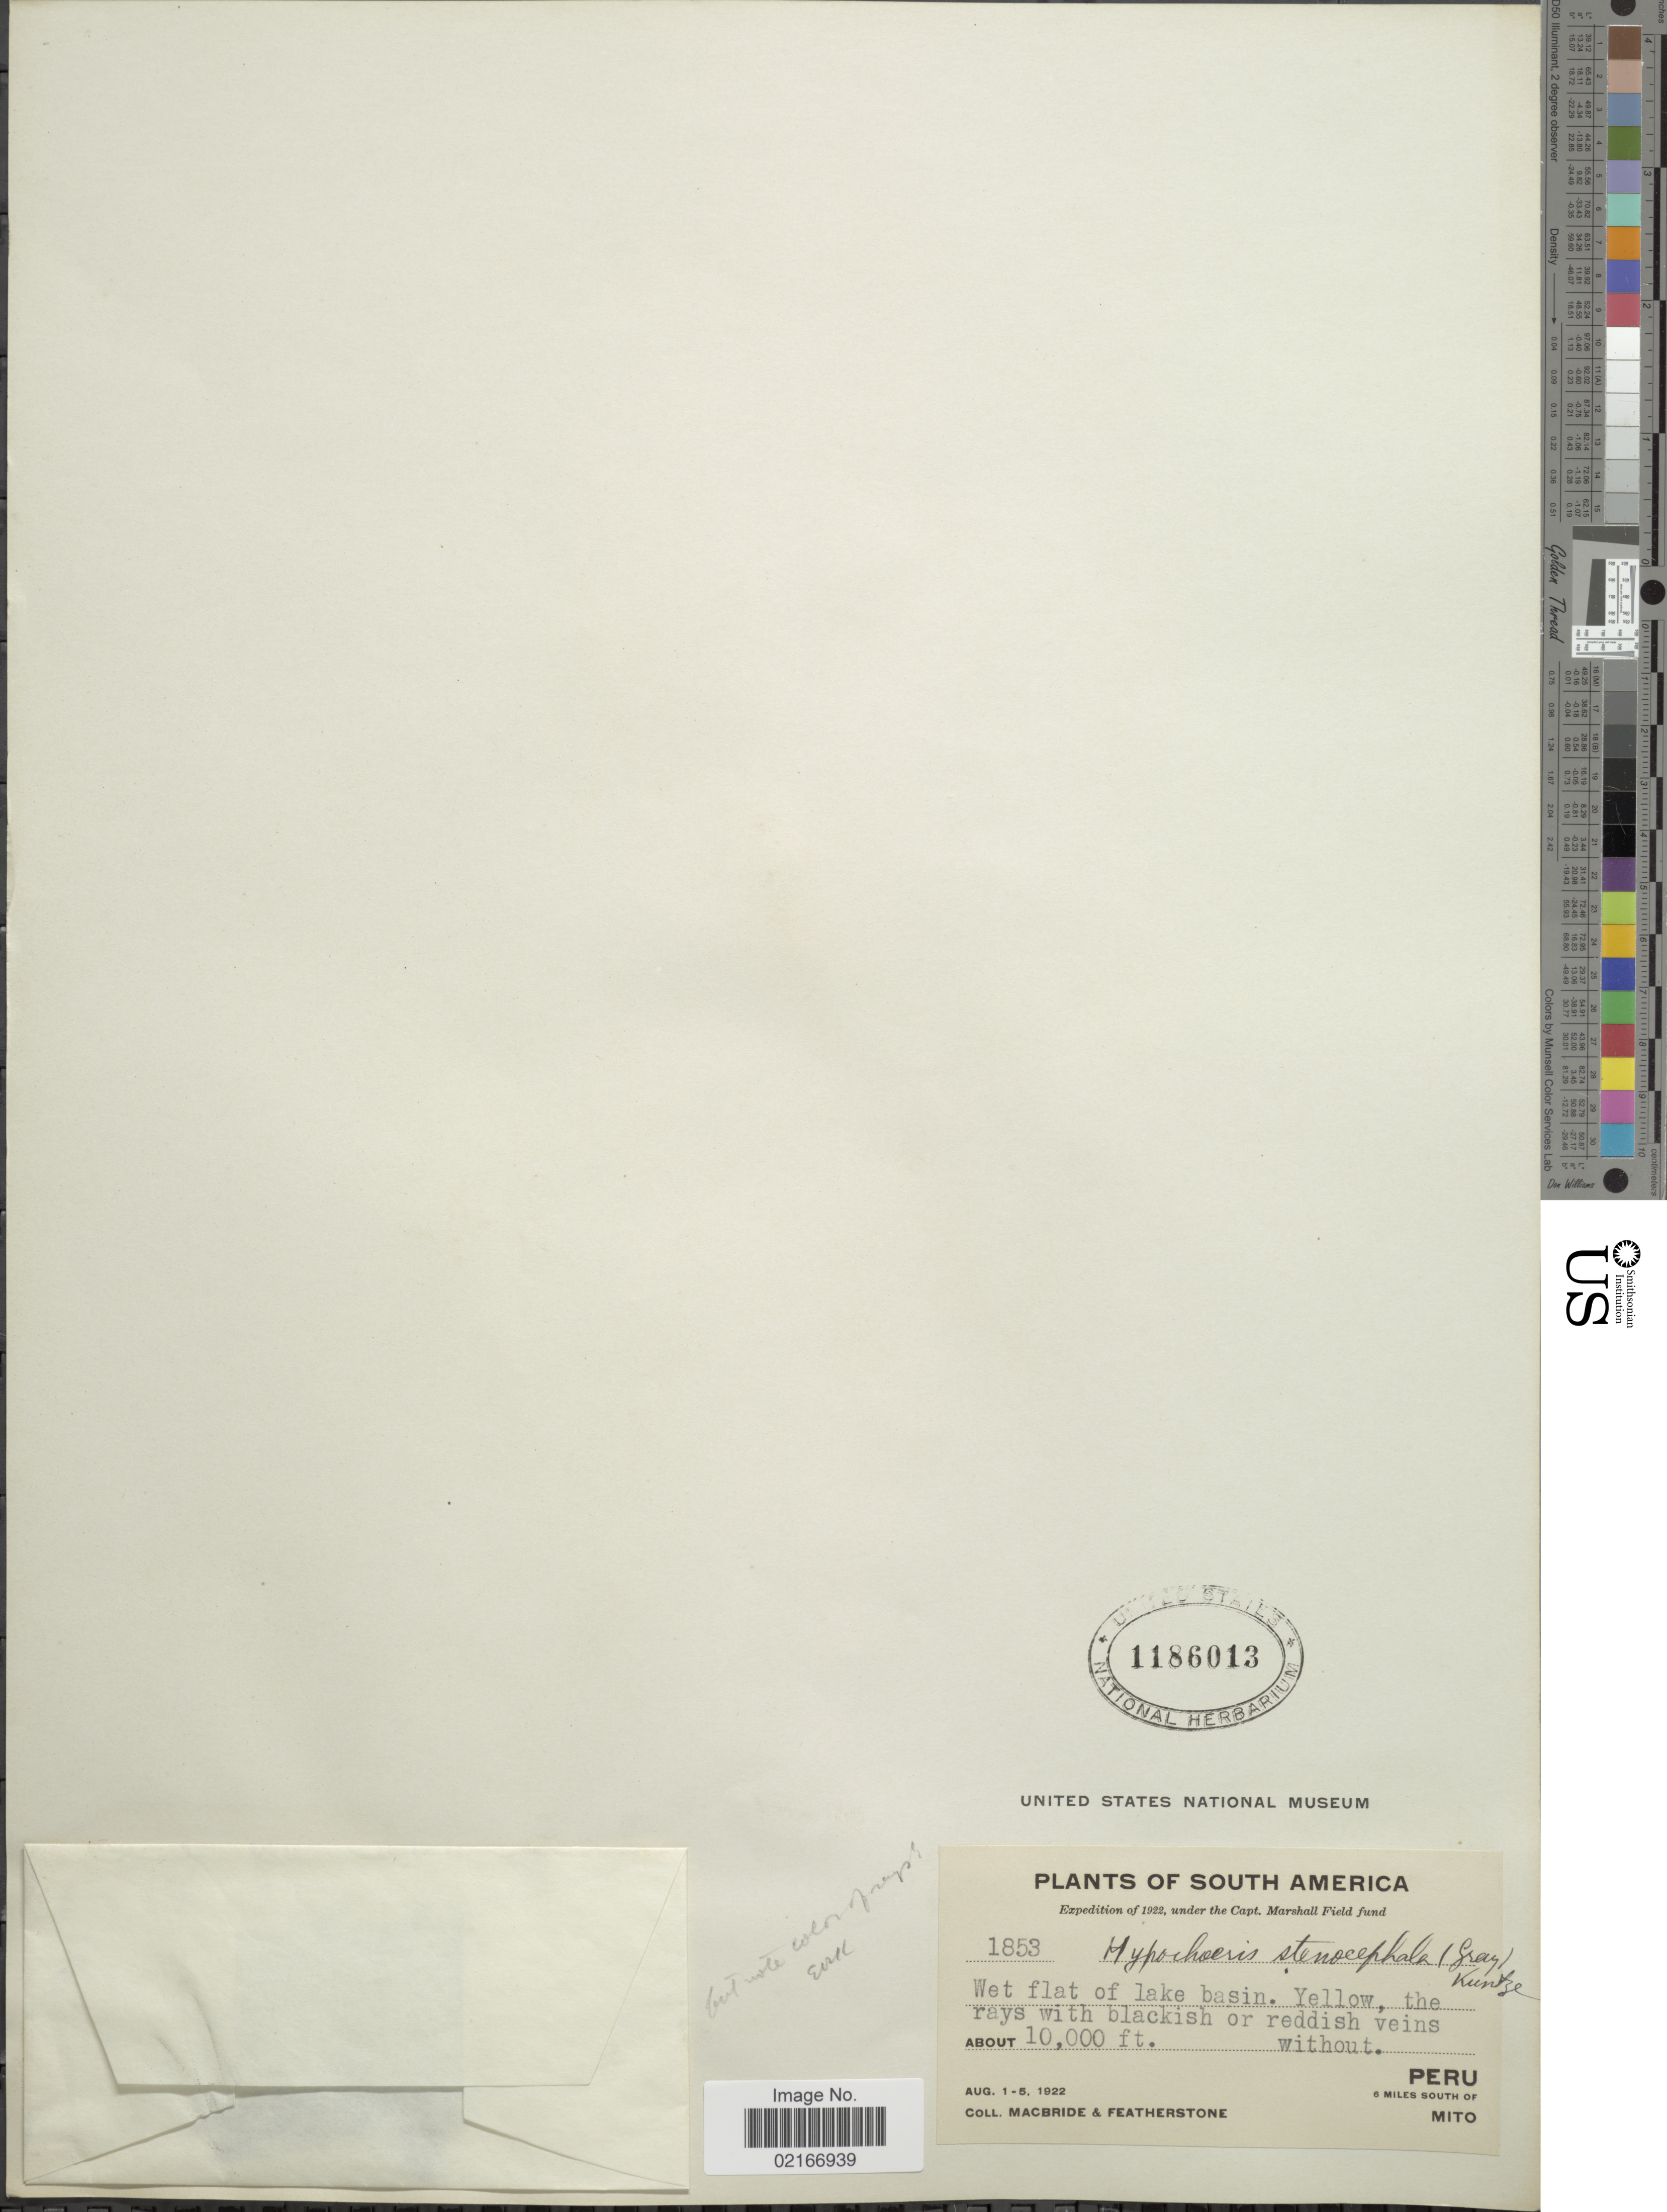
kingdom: Plantae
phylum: Tracheophyta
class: Magnoliopsida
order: Asterales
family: Asteraceae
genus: Hypochaeris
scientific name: Hypochaeris taraxacoides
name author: Ball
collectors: Macbride, -- & -. Featherstone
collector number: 1853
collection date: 1922-08-01/1922-08-05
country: Peru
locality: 6 miles S of Mito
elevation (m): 3048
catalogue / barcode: US 1186013